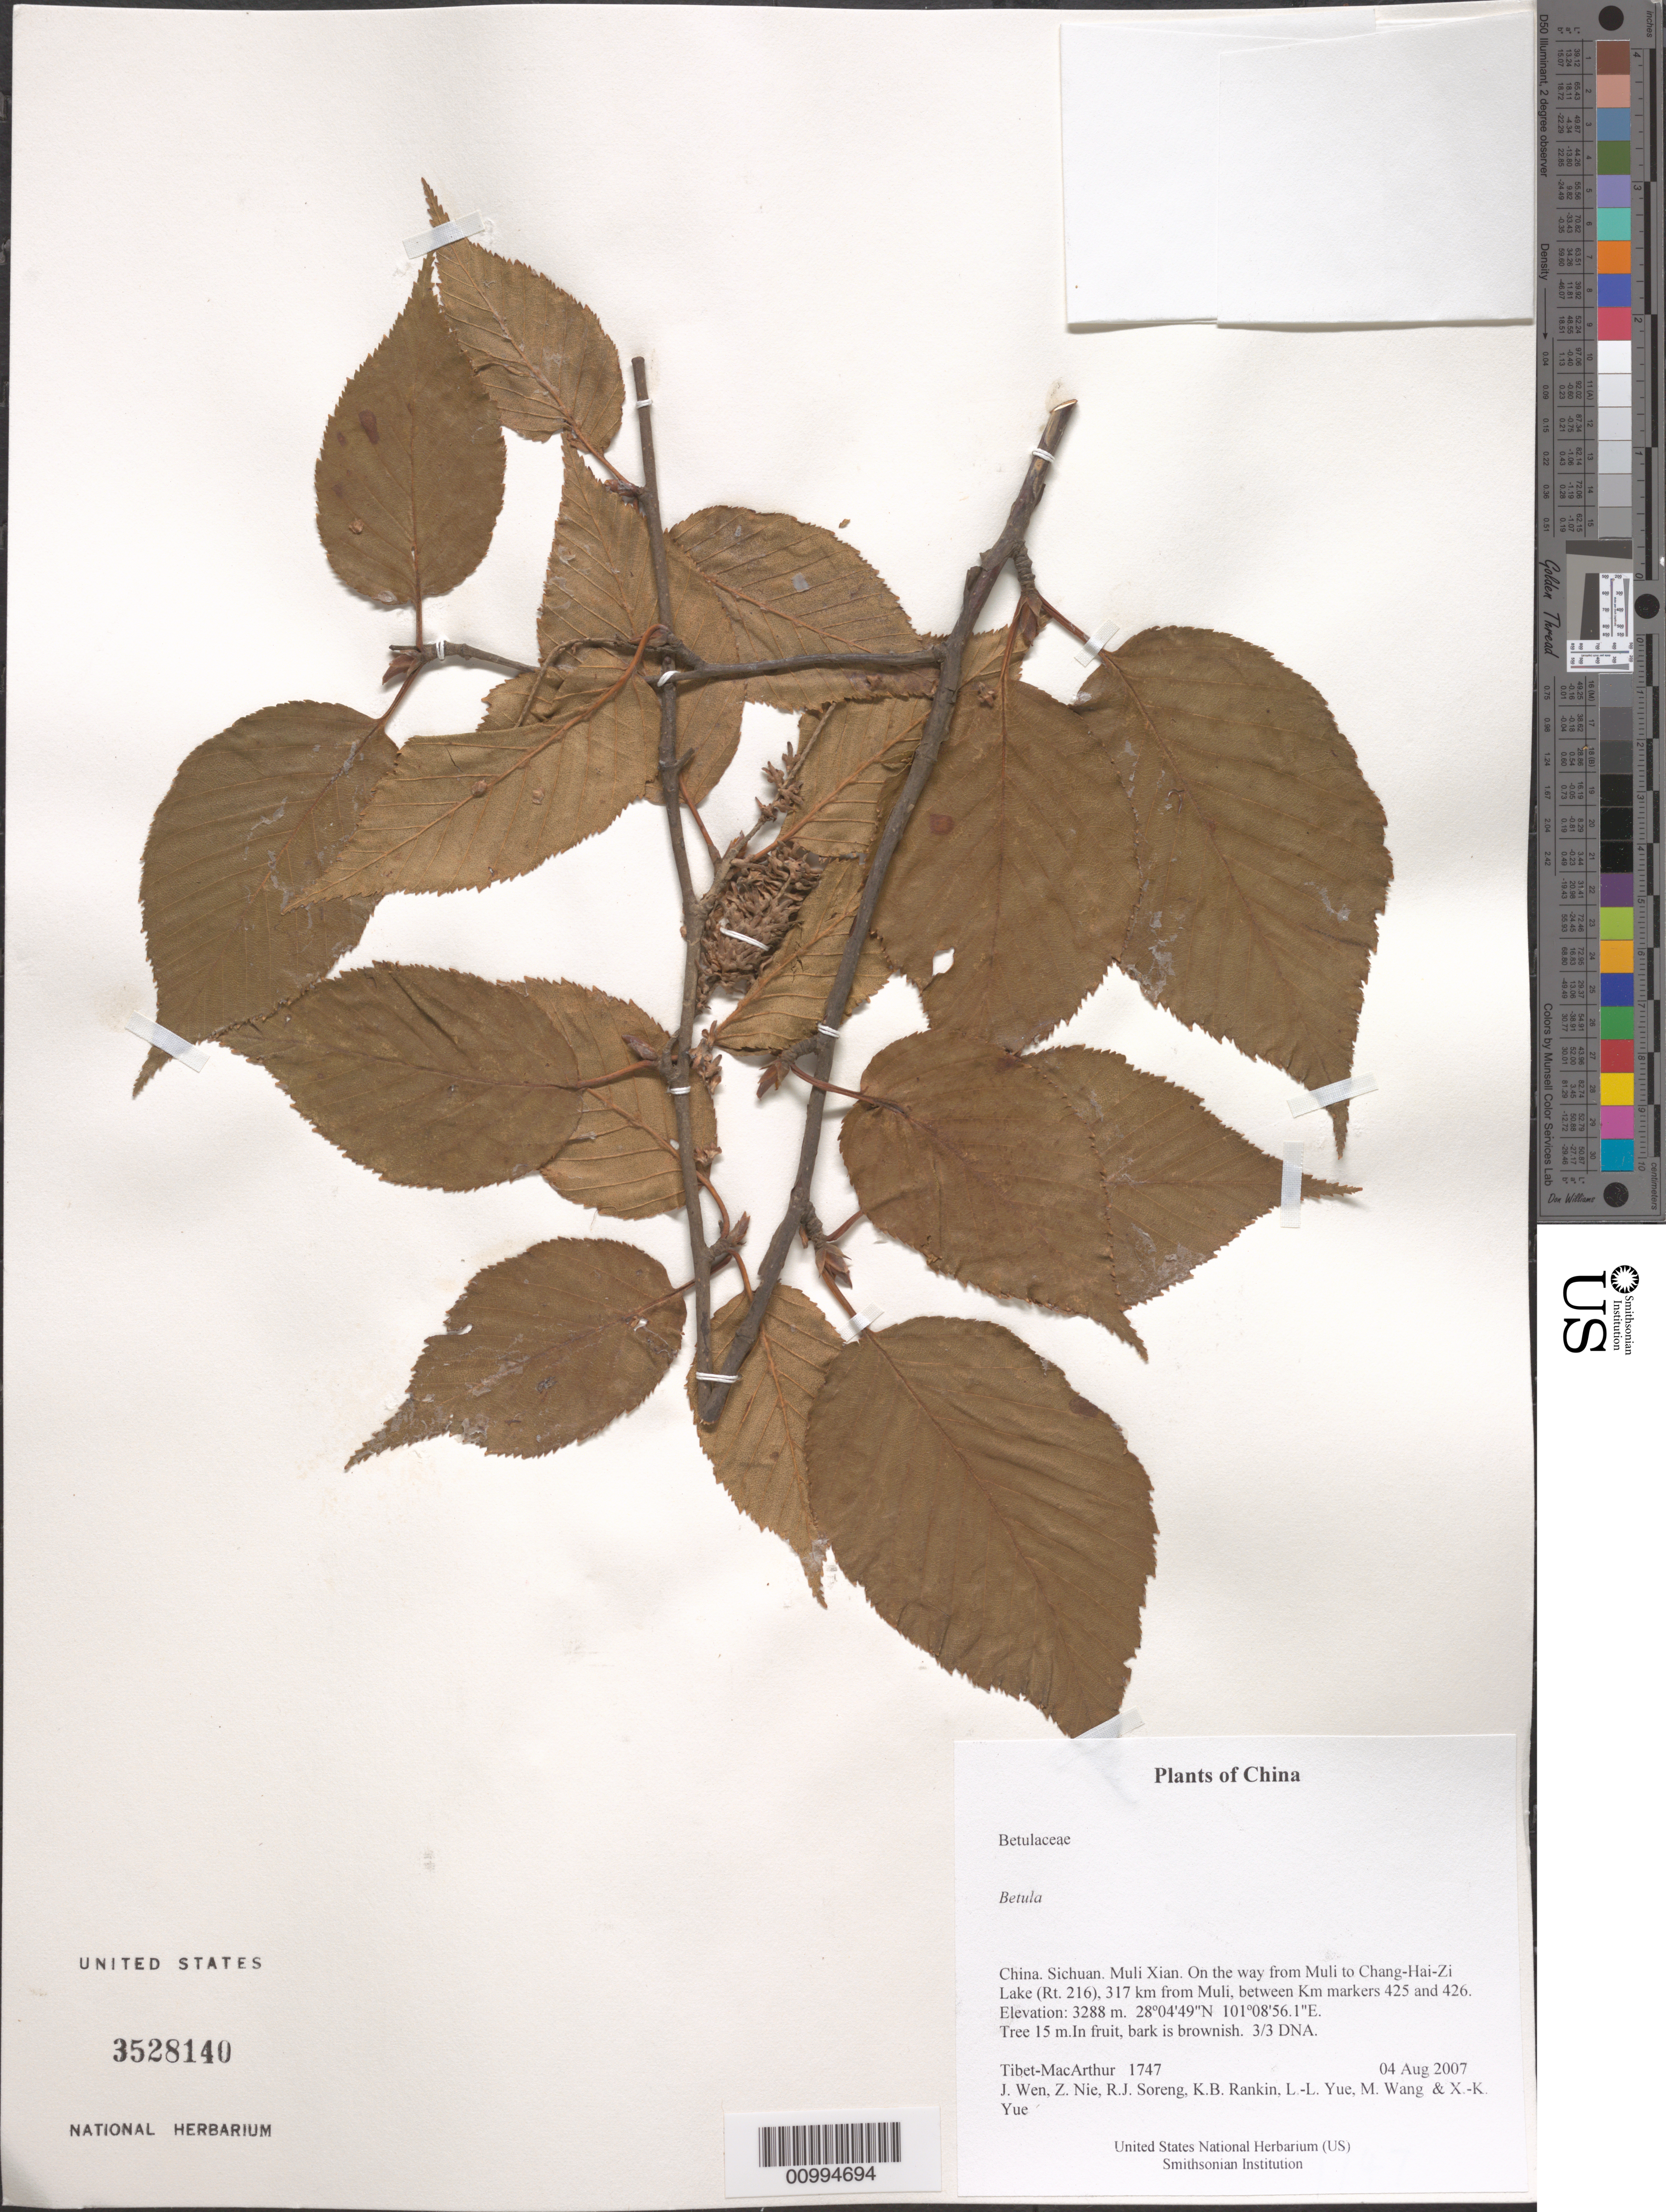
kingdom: Plantae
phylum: Tracheophyta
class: Magnoliopsida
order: Fagales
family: Betulaceae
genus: Betula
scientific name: Betula sp.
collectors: Tibet-MacArthur, J. Wen, Z. Nie, R. J. Soreng, K. Rankin, L. Yue, M. Wang & X. Yue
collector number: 1747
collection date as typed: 04 Aug 2007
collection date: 2007-08-04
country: China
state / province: Sichuan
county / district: Muli Xian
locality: On the way from Muli to Chang-Hai-Zi Lake (Rt. 216), 317 km from Muli, between Km markers 425 and 426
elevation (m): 3288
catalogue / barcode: US 3528140